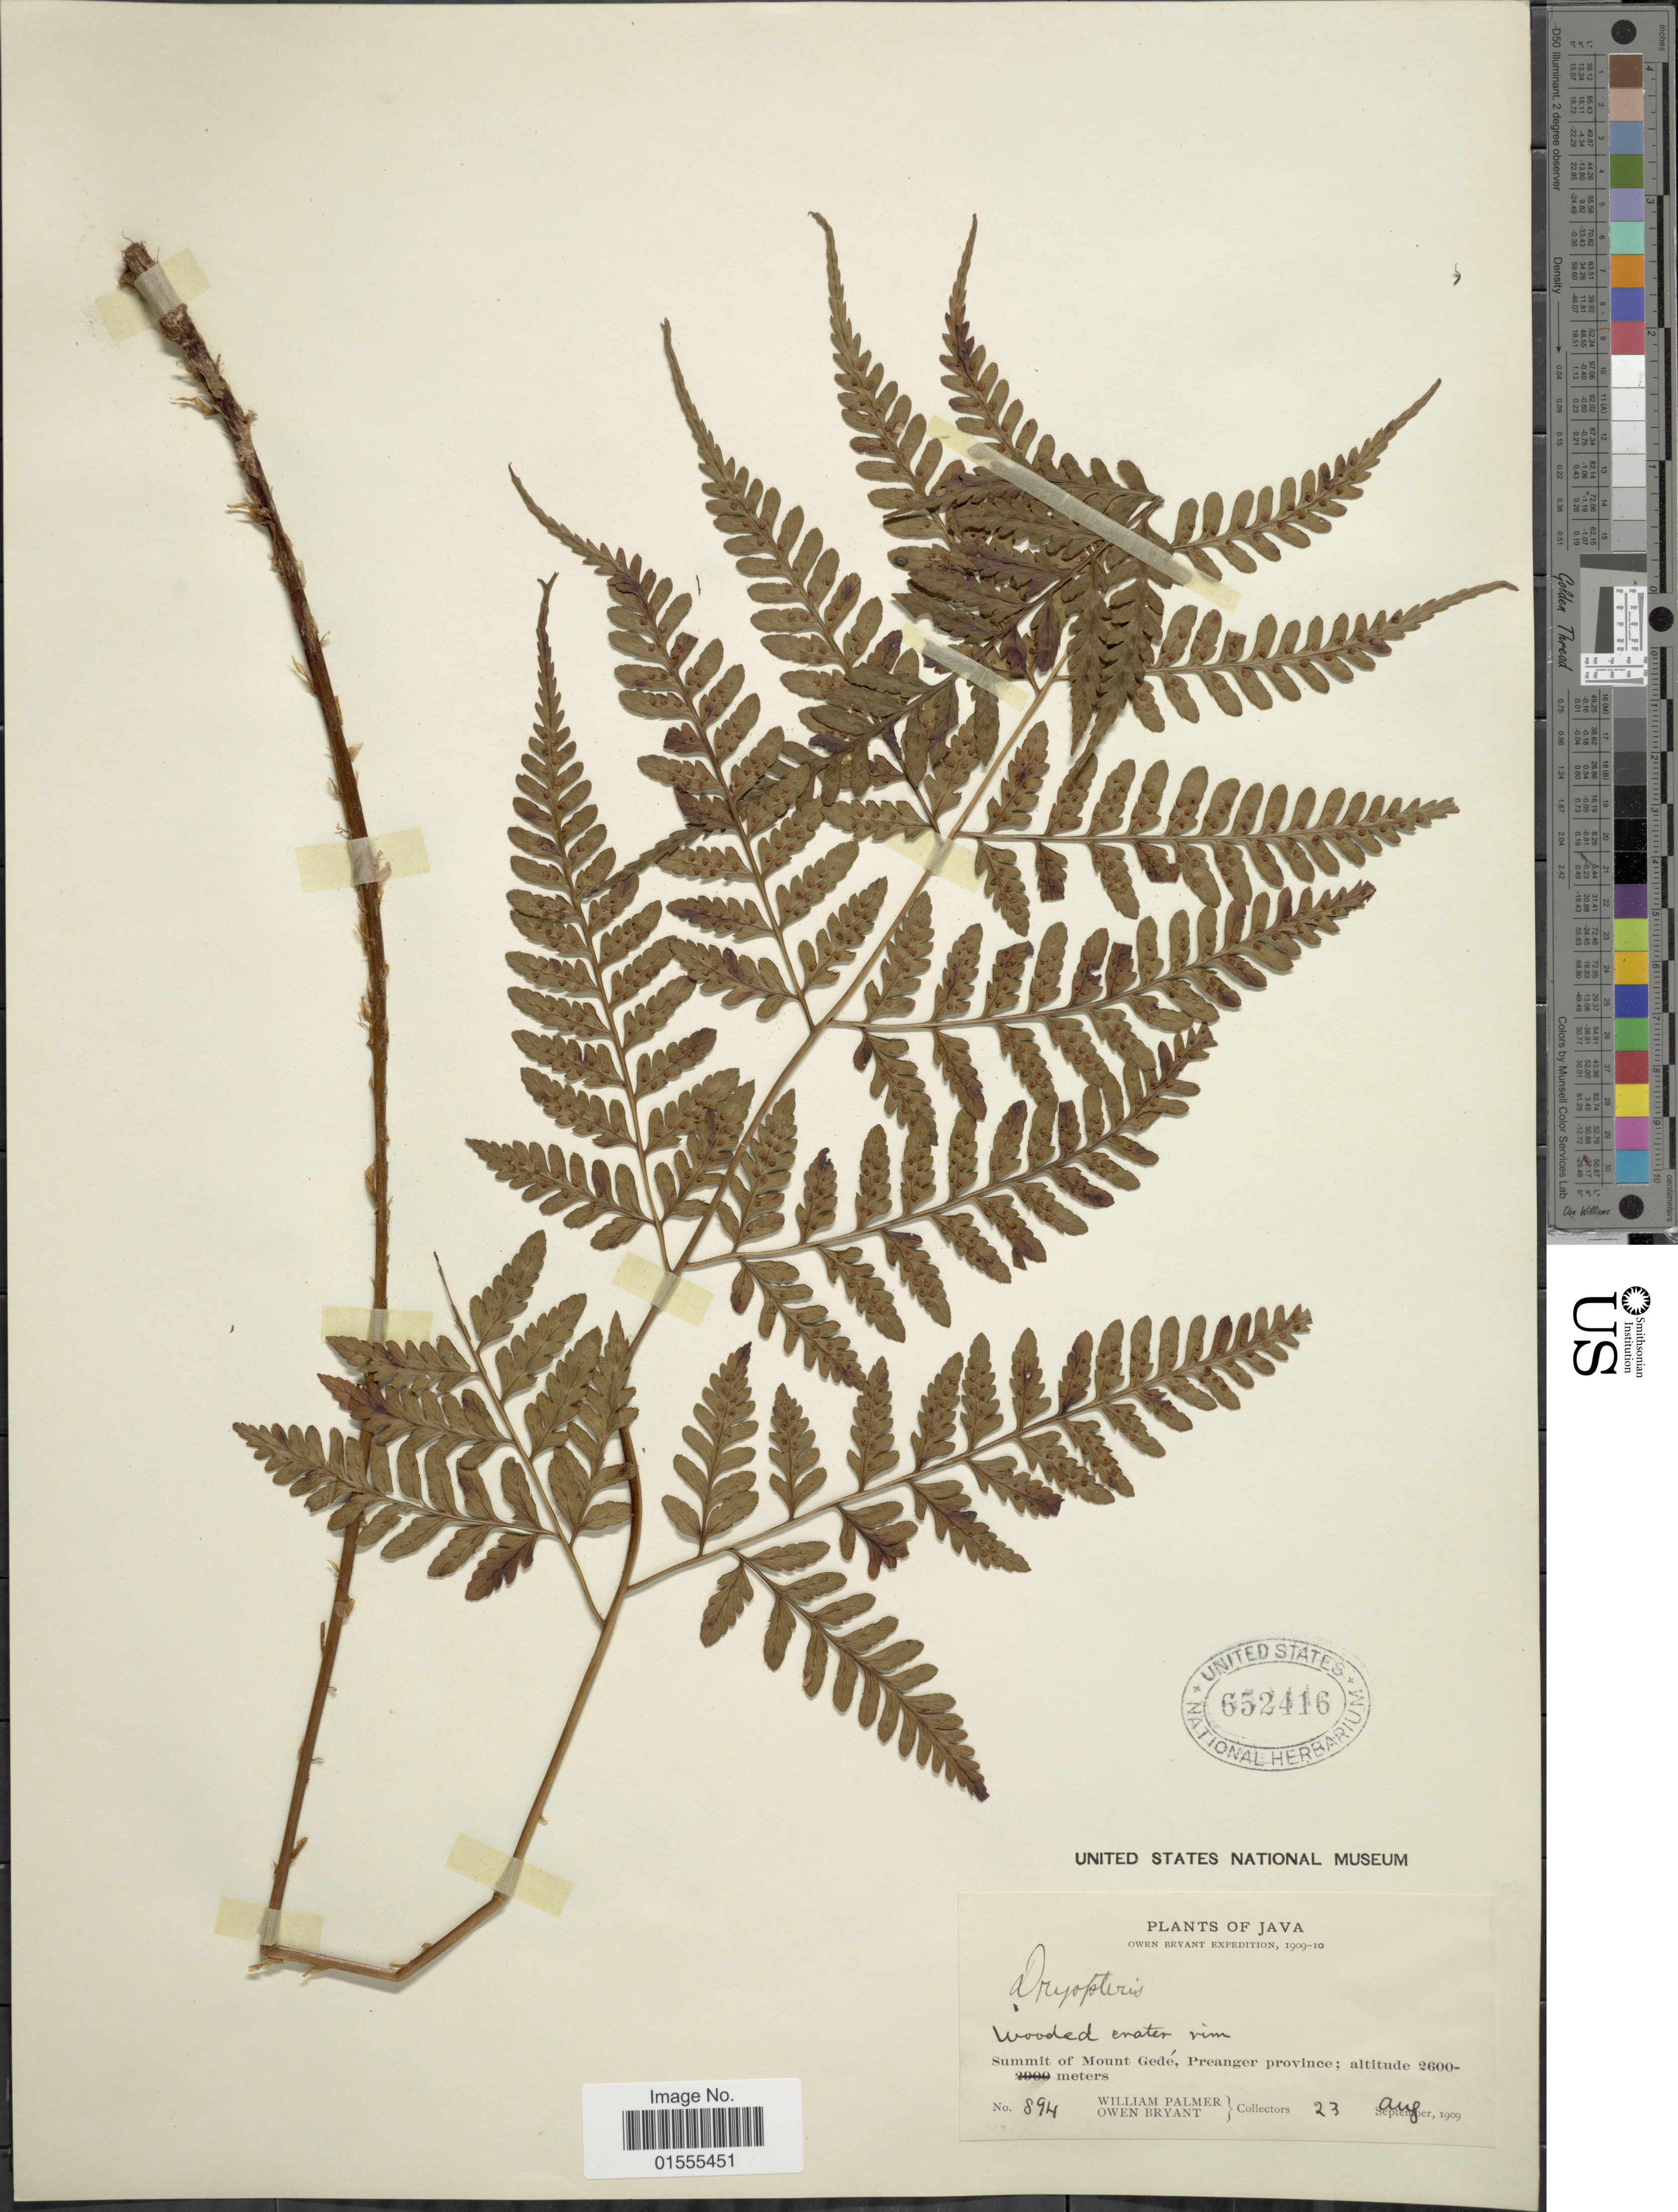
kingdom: Plantae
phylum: Tracheophyta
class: Polypodiopsida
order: Polypodiales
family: Dryopteridaceae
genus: Dryopteris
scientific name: Dryopteris sparsa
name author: (D. Don) Kuntze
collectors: W. Palmer & O. Bryant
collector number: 894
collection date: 1909-08-23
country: Indonesia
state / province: Java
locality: Summit of Mount Gedé, Preanger province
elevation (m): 2600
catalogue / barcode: US 652416